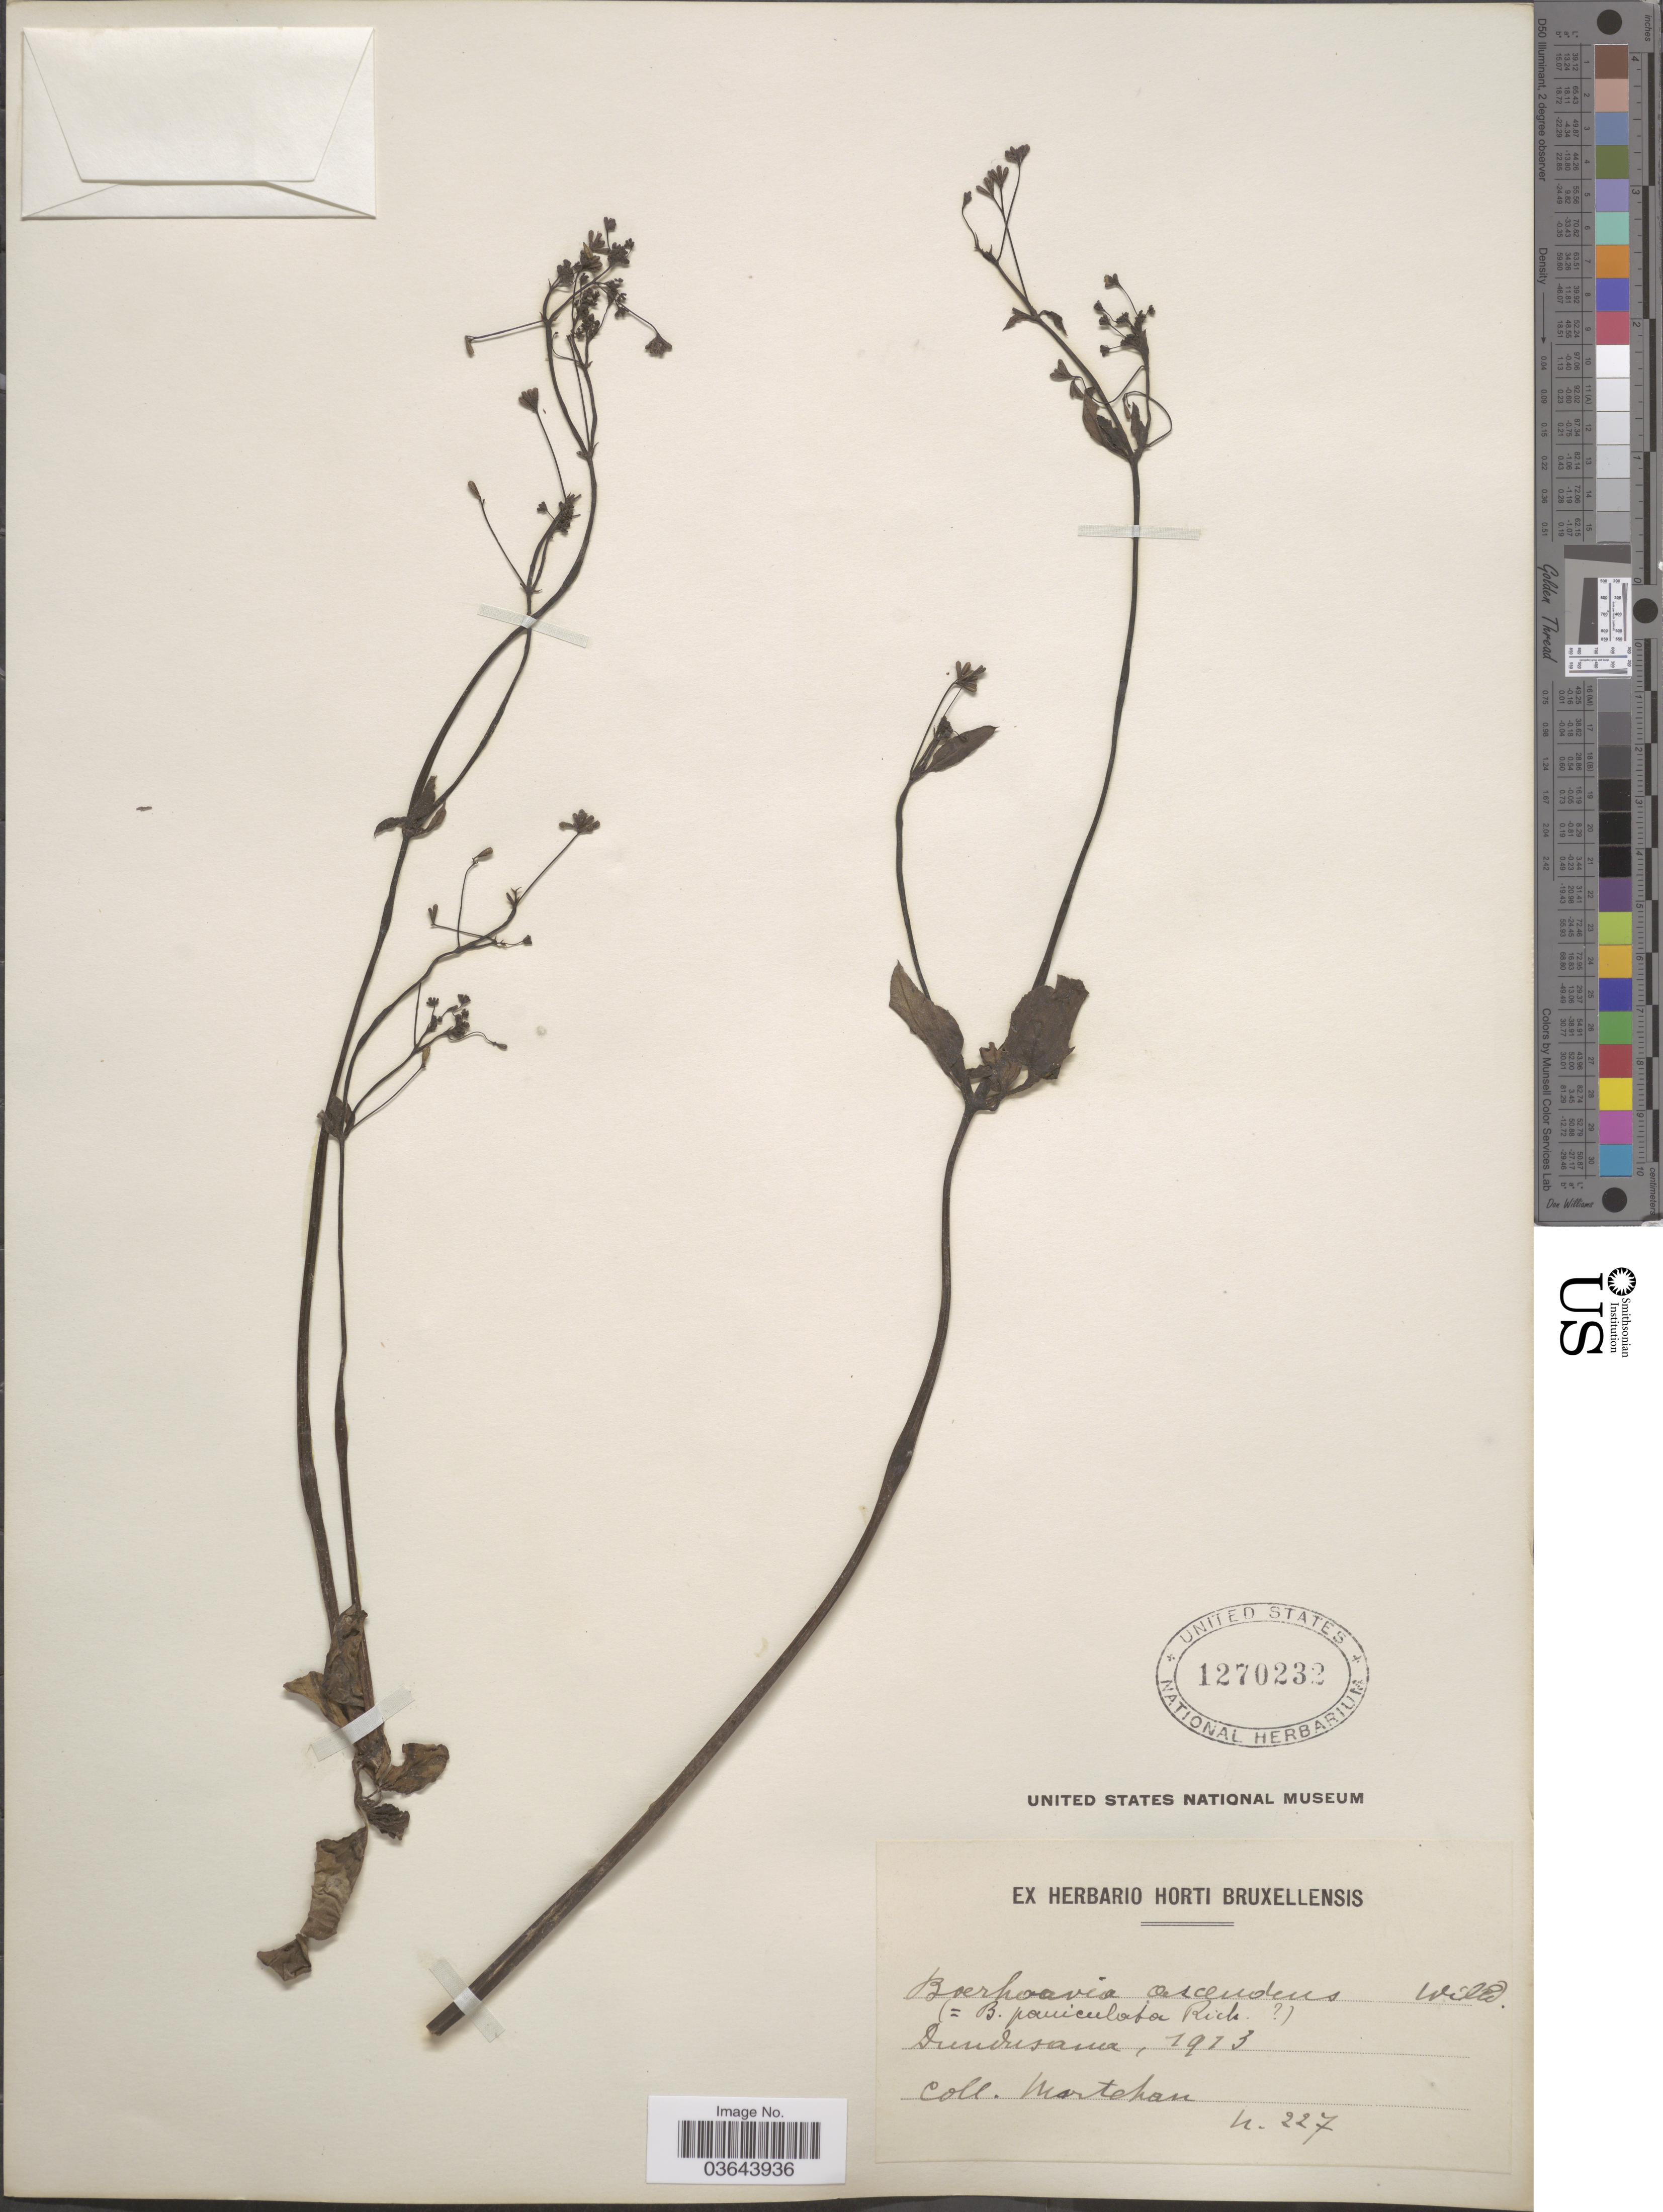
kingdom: Plantae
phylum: Tracheophyta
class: Magnoliopsida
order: Caryophyllales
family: Nyctaginaceae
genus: Boerhavia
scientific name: Boerhavia adscendens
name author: Willd.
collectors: Mortehan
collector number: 227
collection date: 1913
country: Congo, Democratic Republic of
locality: Dundusana.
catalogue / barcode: US 1270232